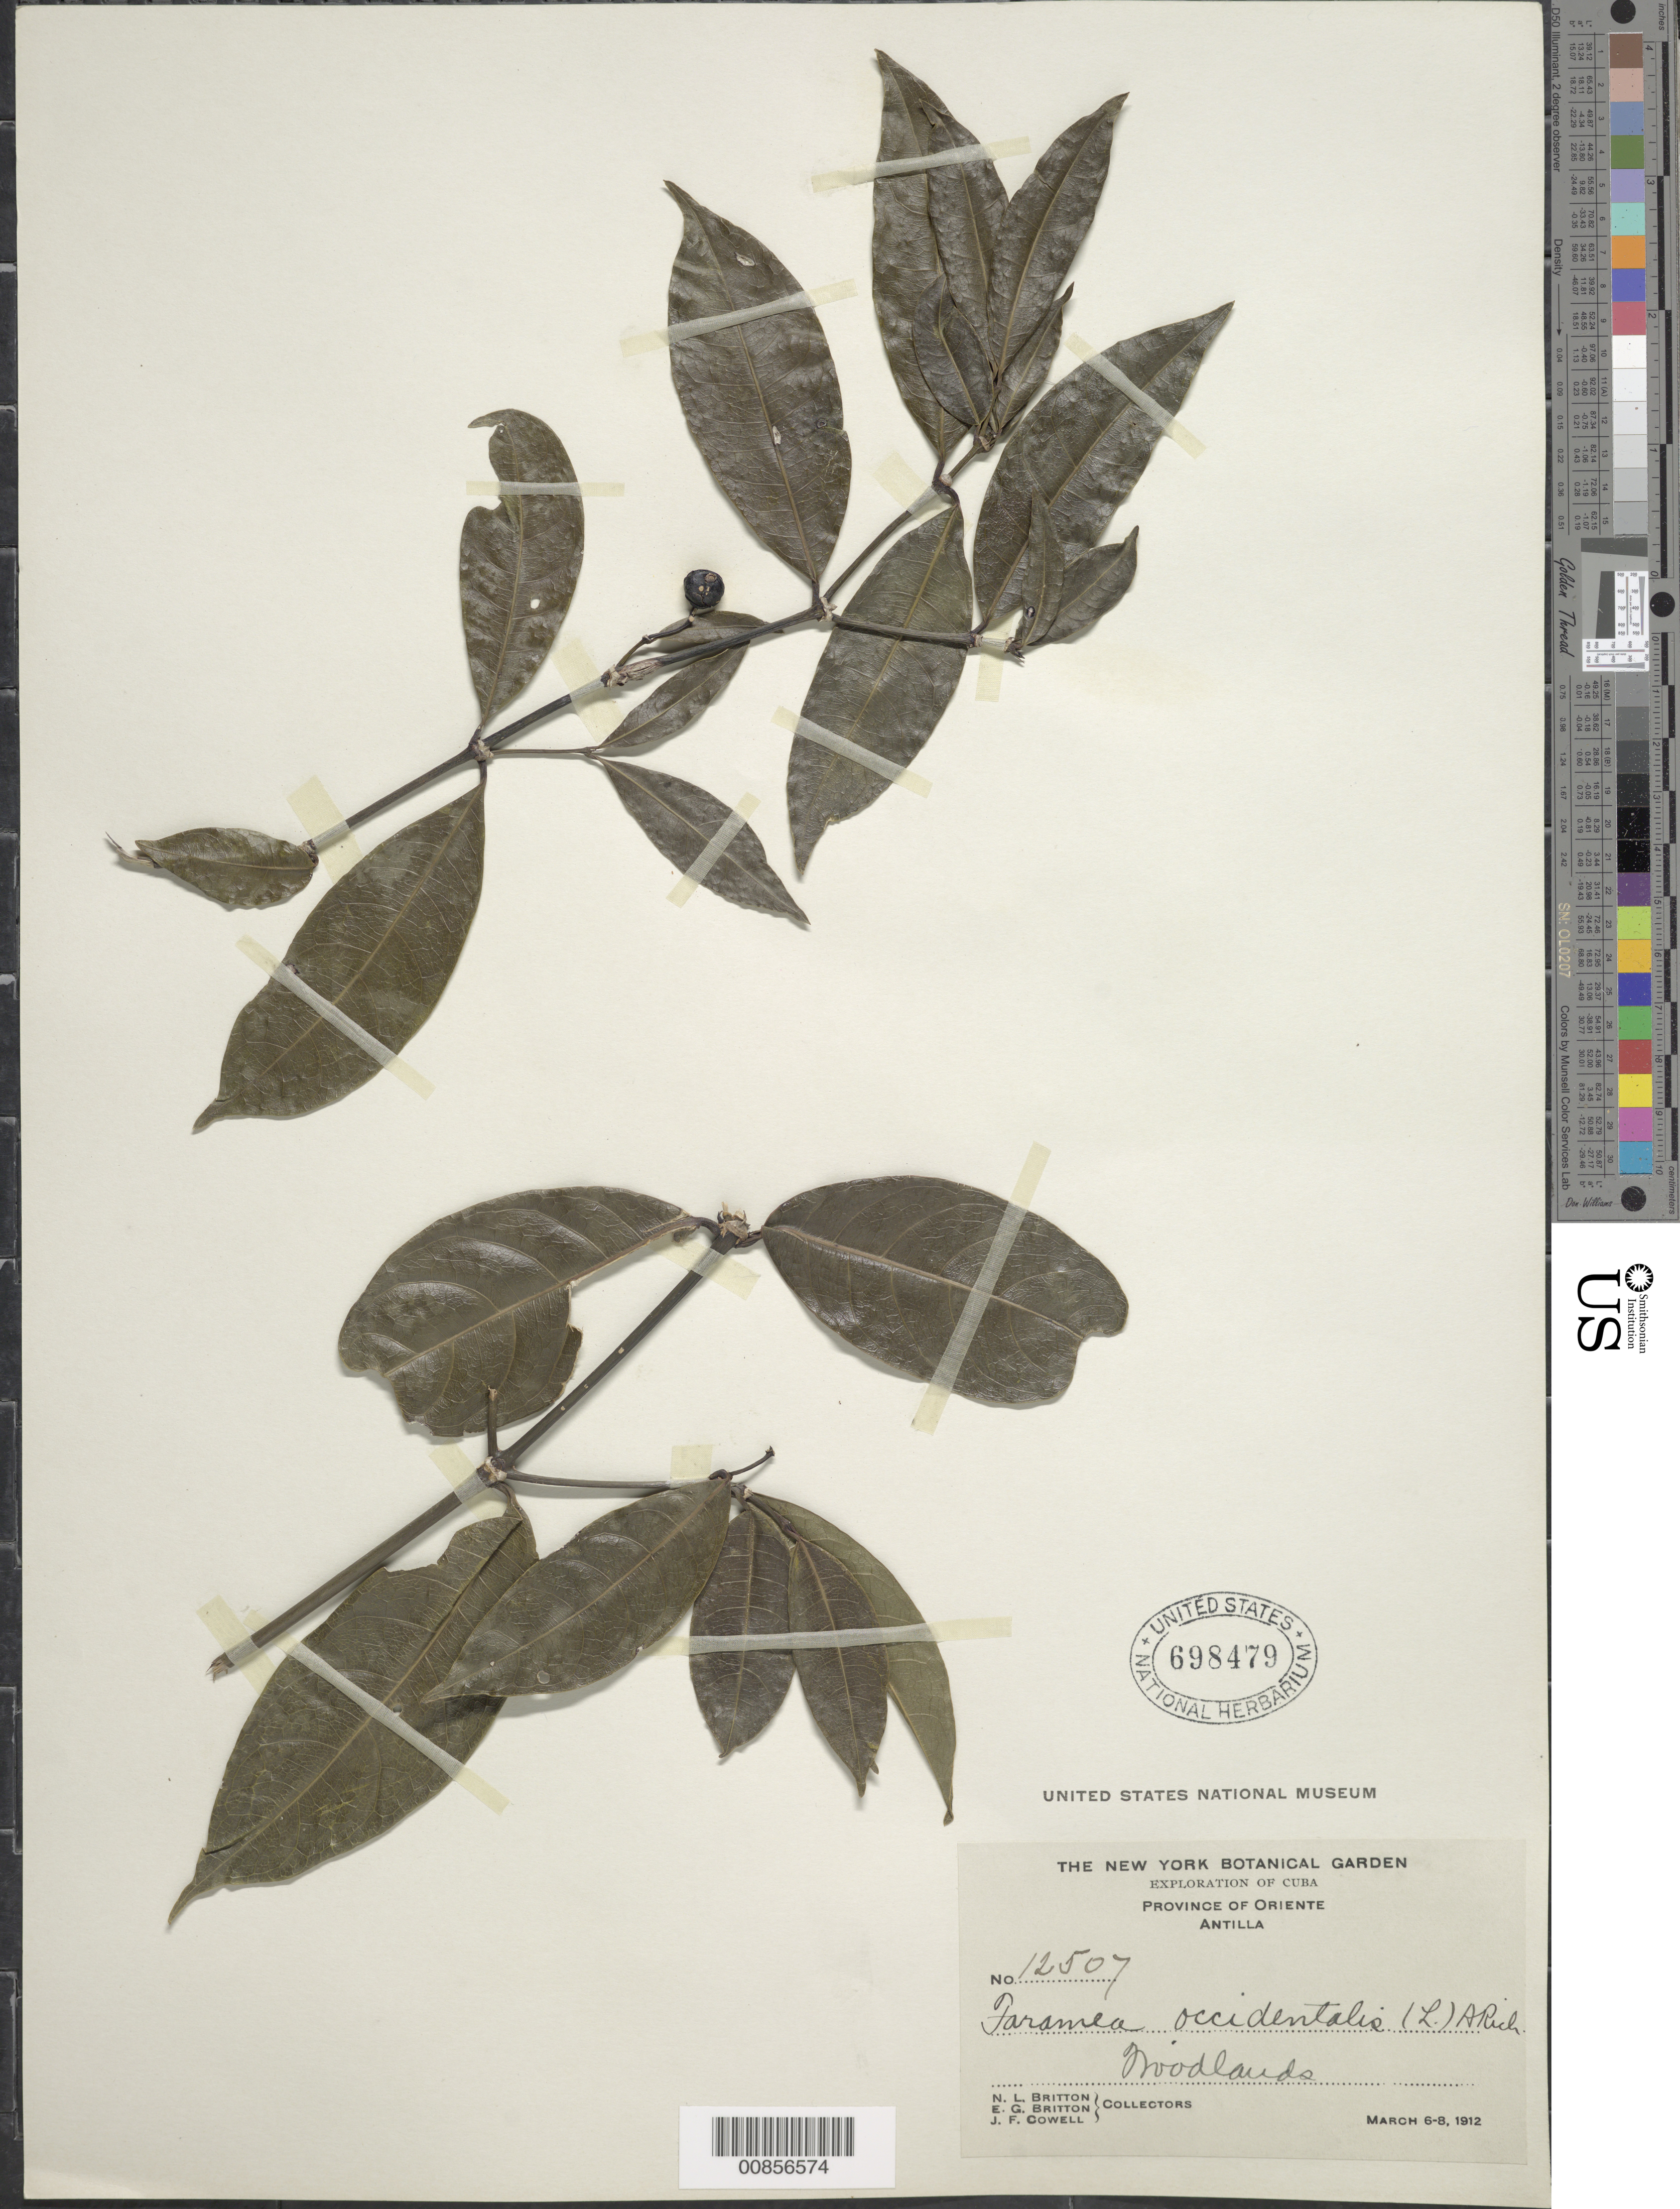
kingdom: Plantae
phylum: Tracheophyta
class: Magnoliopsida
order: Gentianales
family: Rubiaceae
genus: Faramea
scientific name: Faramea occidentalis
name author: (L.) A. Rich.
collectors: N. Britton, E. G. Britton & J. F. Cowell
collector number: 12507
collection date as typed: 06 Mar 1912 to 08 Mar 1912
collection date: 1912-03-06/1912-03-08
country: Cuba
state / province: Oriente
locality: Antilla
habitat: Woodlands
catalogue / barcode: US 658479